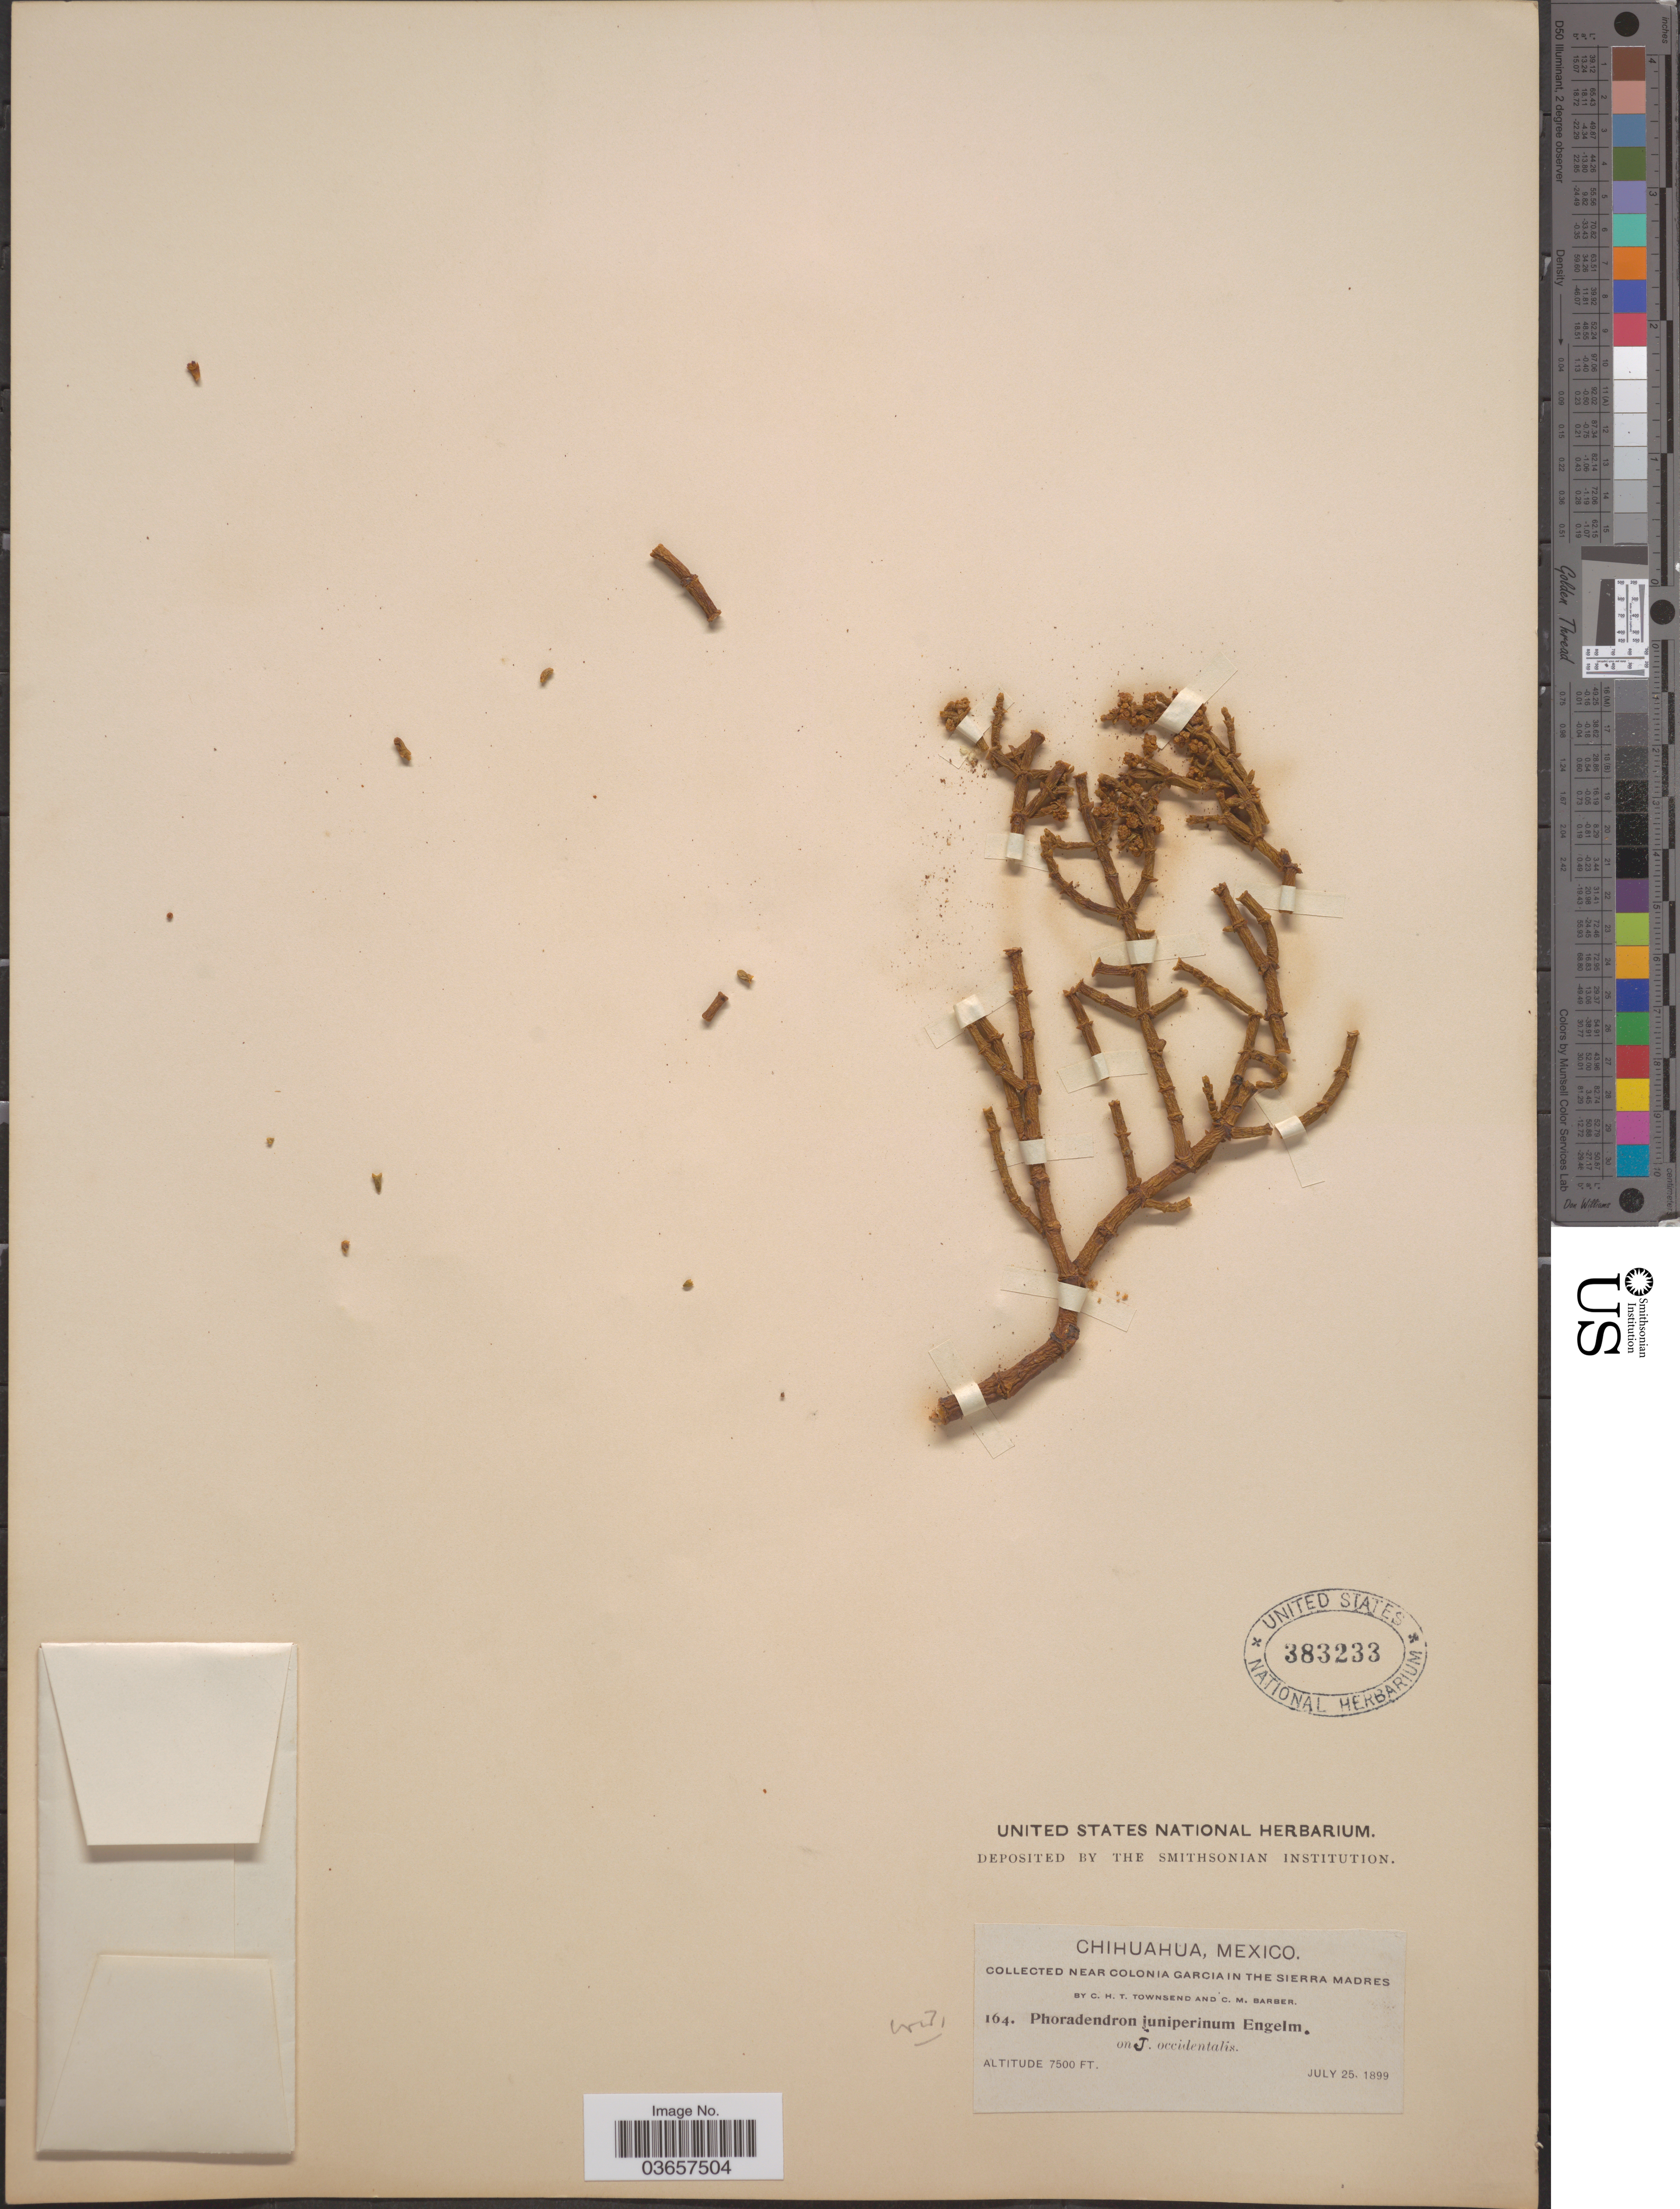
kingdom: Plantae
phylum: Tracheophyta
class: Magnoliopsida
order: Santalales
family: Viscaceae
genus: Phoradendron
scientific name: Phoradendron juniperinum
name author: Engelm. ex A. Gray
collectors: C. H. T. Townsend & C. Barber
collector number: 164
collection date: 1899-07-25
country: Mexico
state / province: Chihuahua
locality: Near Colonia Garcia in the Sierra Madres.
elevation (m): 2286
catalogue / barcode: US 383233